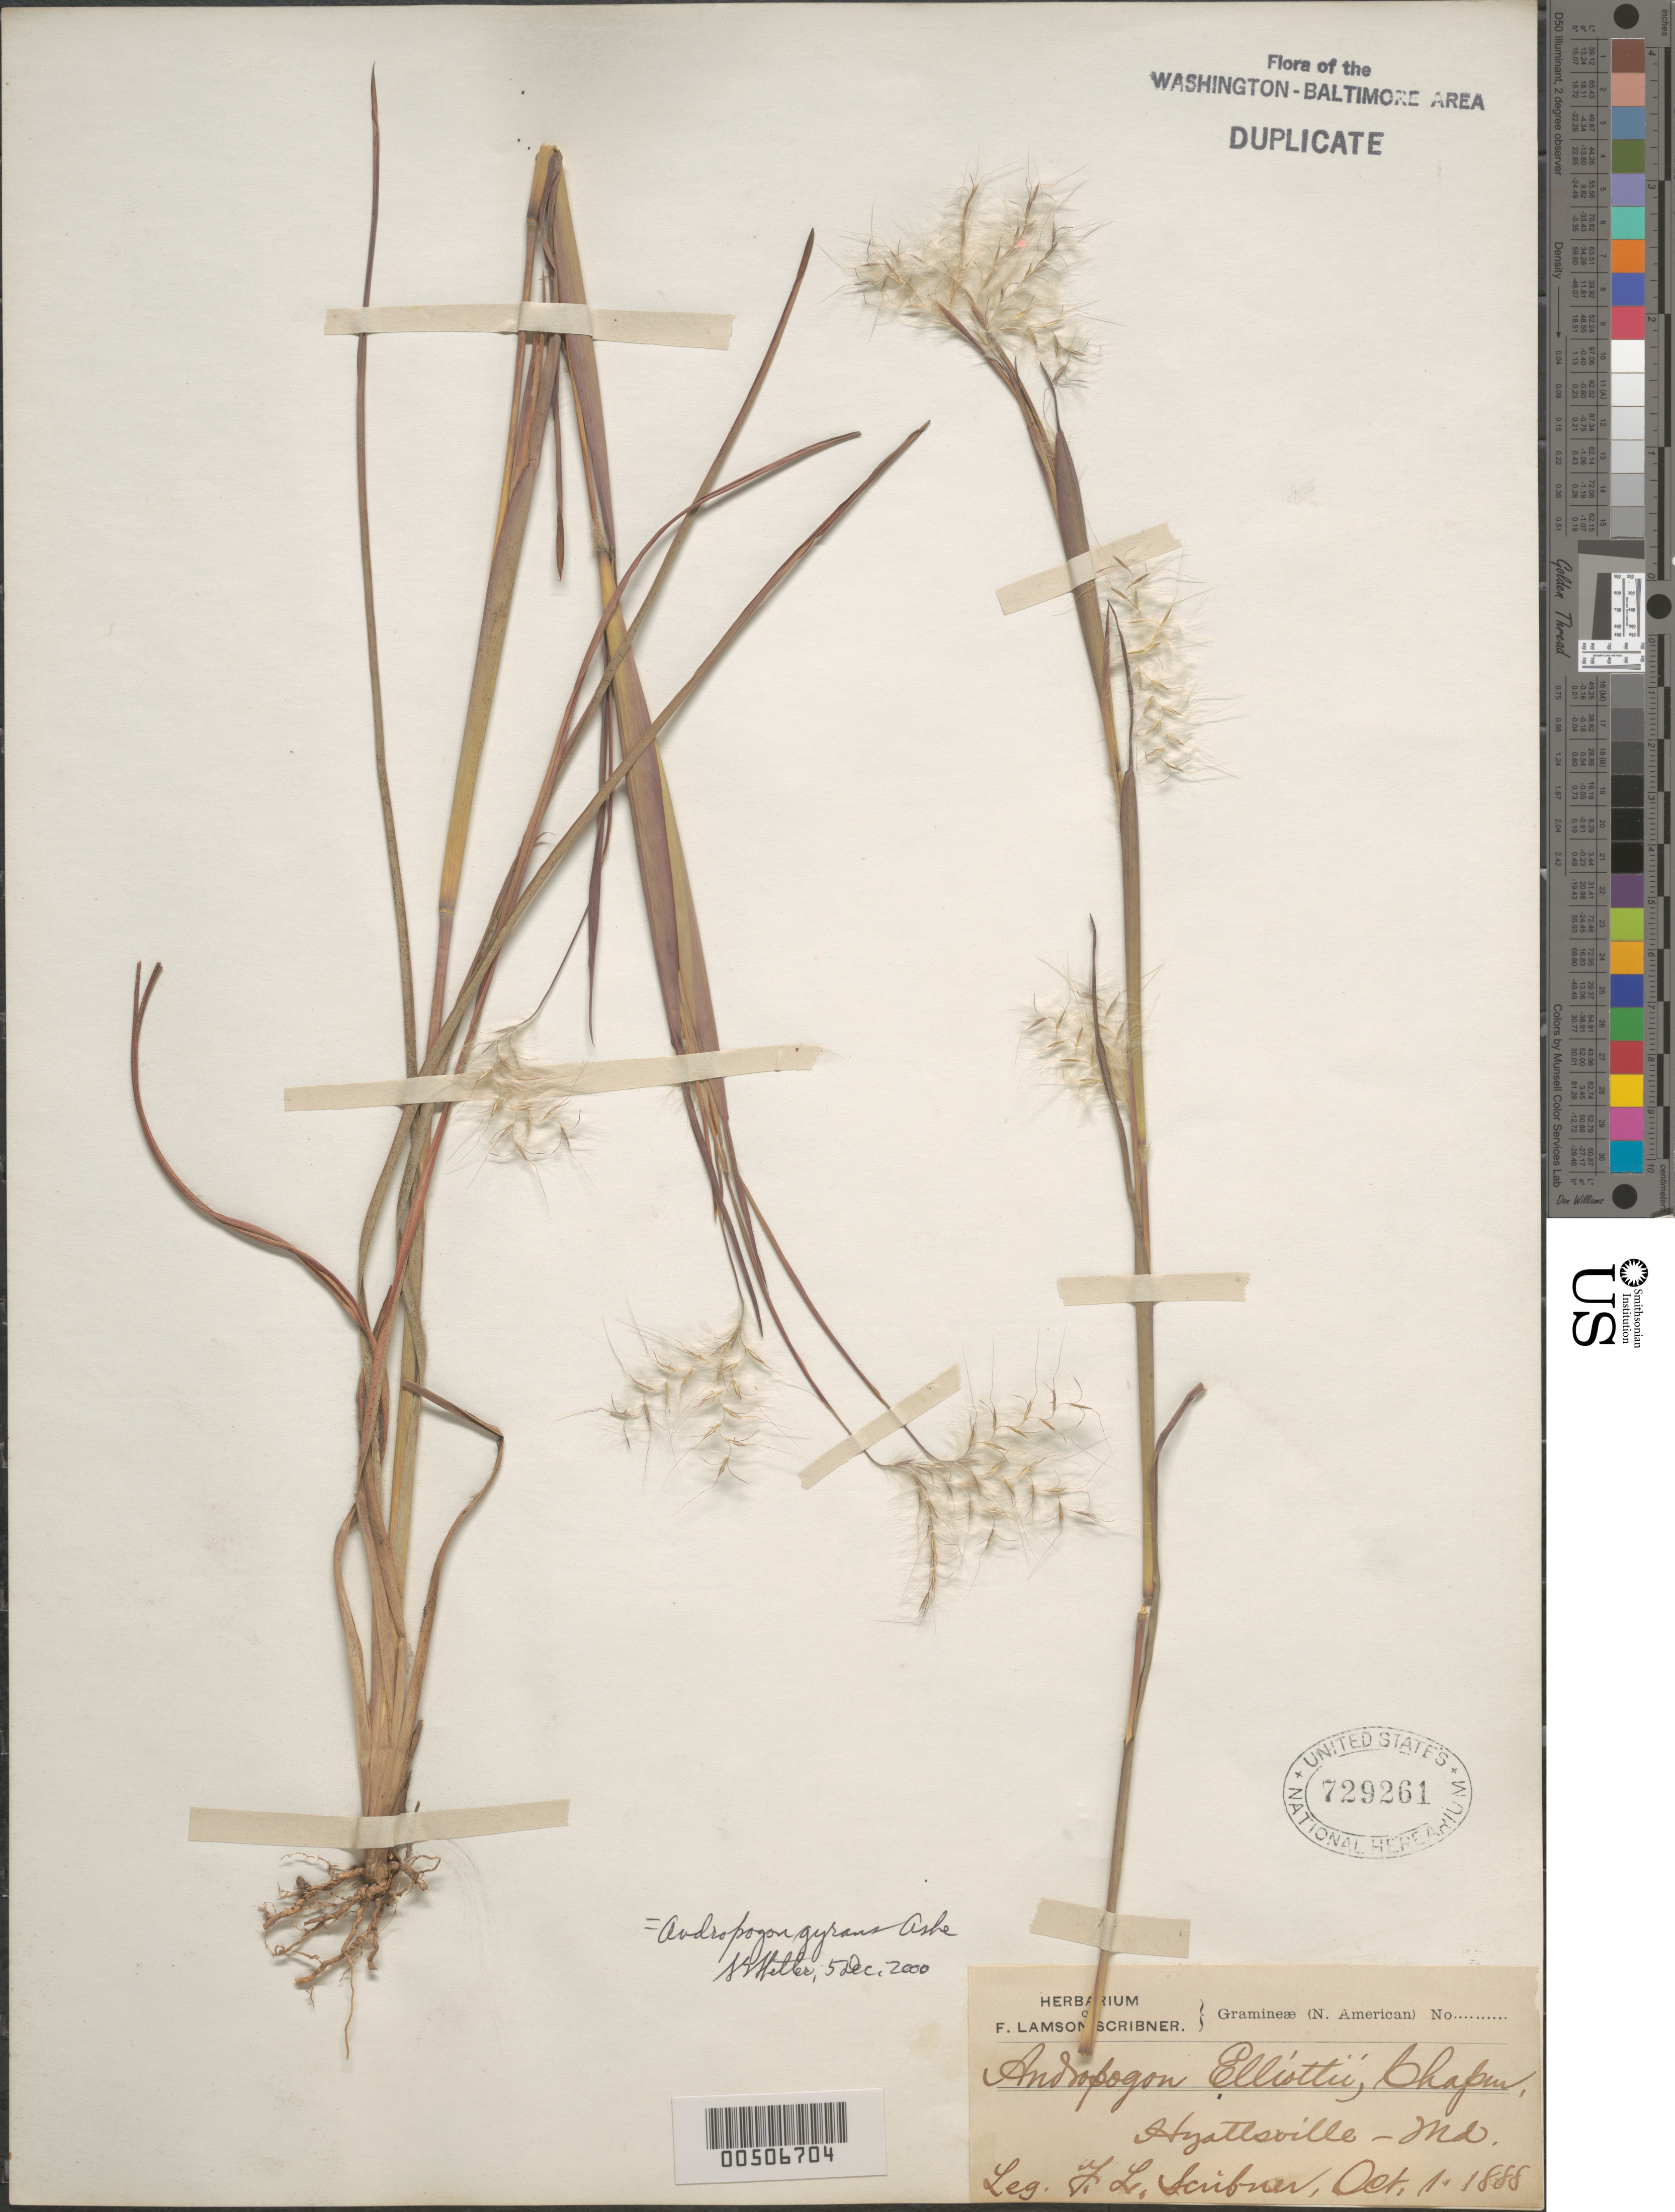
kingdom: Plantae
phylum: Tracheophyta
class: Liliopsida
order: Poales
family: Poaceae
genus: Andropogon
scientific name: Andropogon elliottii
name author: Chapm.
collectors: F. L. Scribner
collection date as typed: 01 Oct 1888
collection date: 1888-10-01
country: United States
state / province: Maryland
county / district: Prince George's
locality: Hyattsville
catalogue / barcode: US 729261